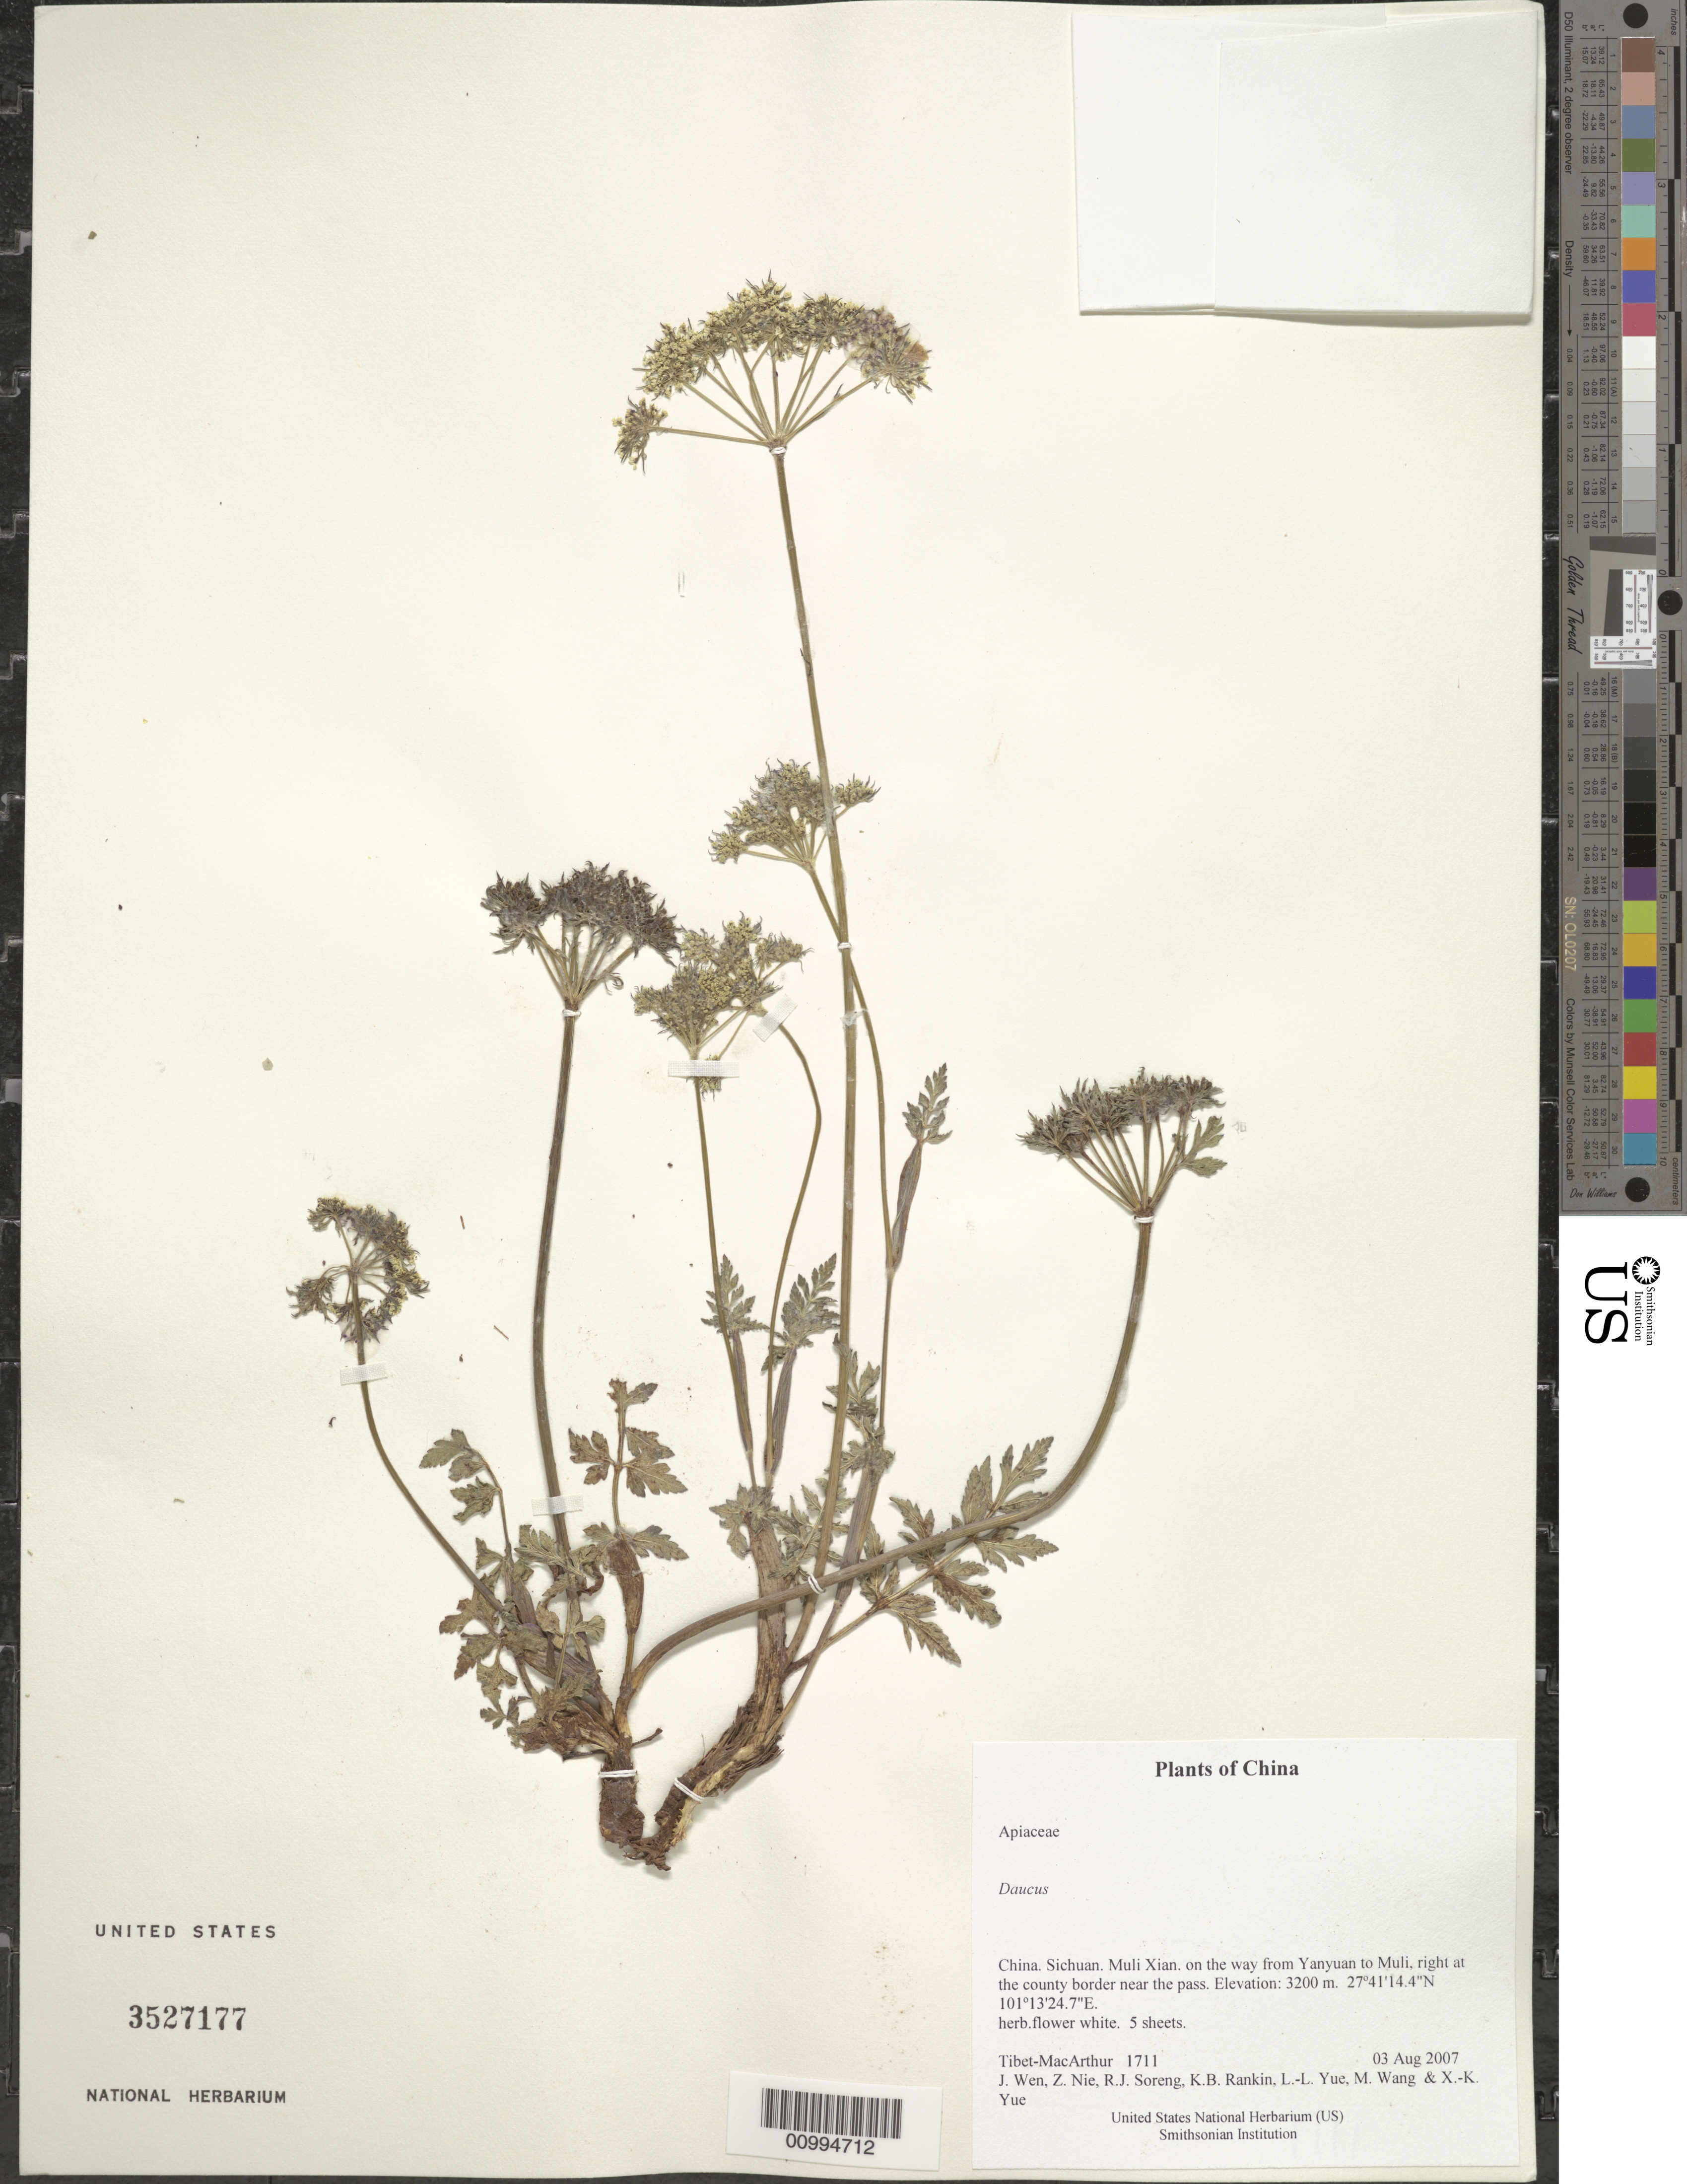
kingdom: Plantae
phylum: Tracheophyta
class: Magnoliopsida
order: Apiales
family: Apiaceae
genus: Daucus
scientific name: Daucus sp.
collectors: Tibet-MacArthur, J. Wen, Z. Nie, R. J. Soreng, K. Rankin, L. Yue, M. Wang & X. Yue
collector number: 1711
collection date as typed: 03 Aug 2007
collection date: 2007-08-03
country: China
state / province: Sichuan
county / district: Muli Xian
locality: on the way from Yanyuan to Muli, right at the county border near the pass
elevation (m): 3200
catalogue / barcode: US 3527177